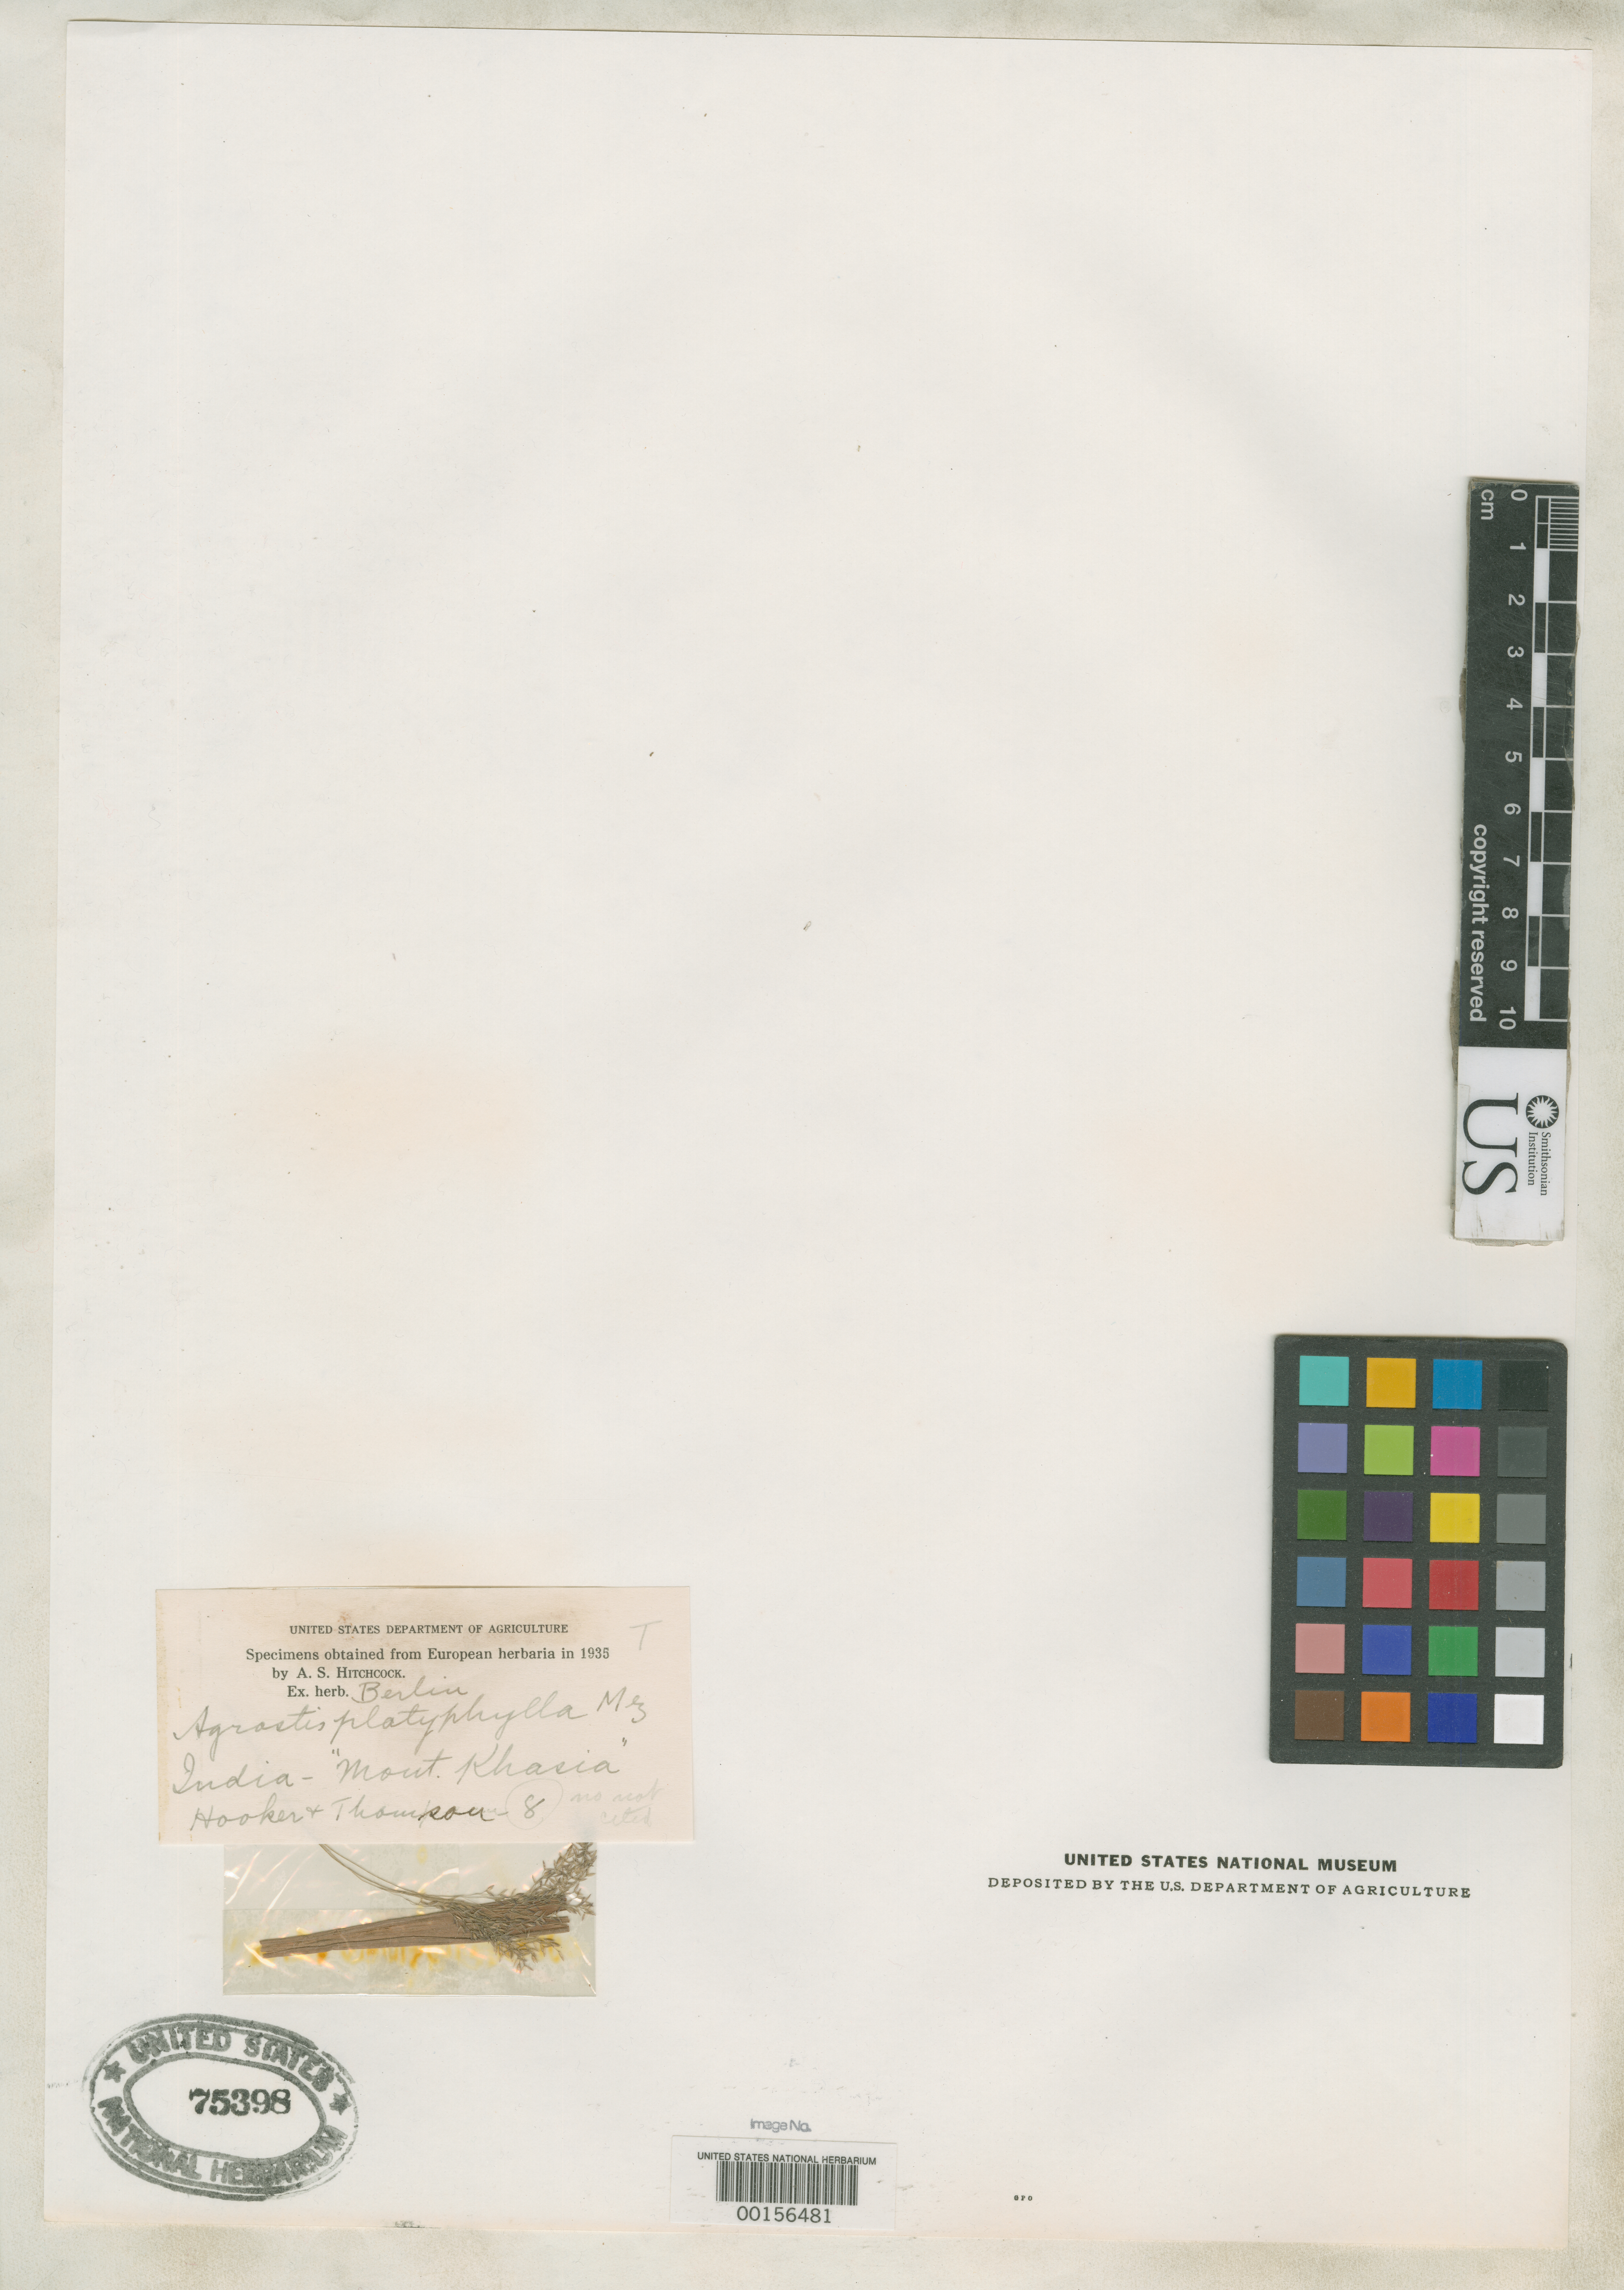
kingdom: Plantae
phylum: Tracheophyta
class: Liliopsida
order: Poales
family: Poaceae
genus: Agrostis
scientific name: Agrostis platyphylla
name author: Mez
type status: Type Fragment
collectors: J. D. Hooker & T. Thomson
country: India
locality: Khasia-gebirge.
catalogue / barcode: US 75398